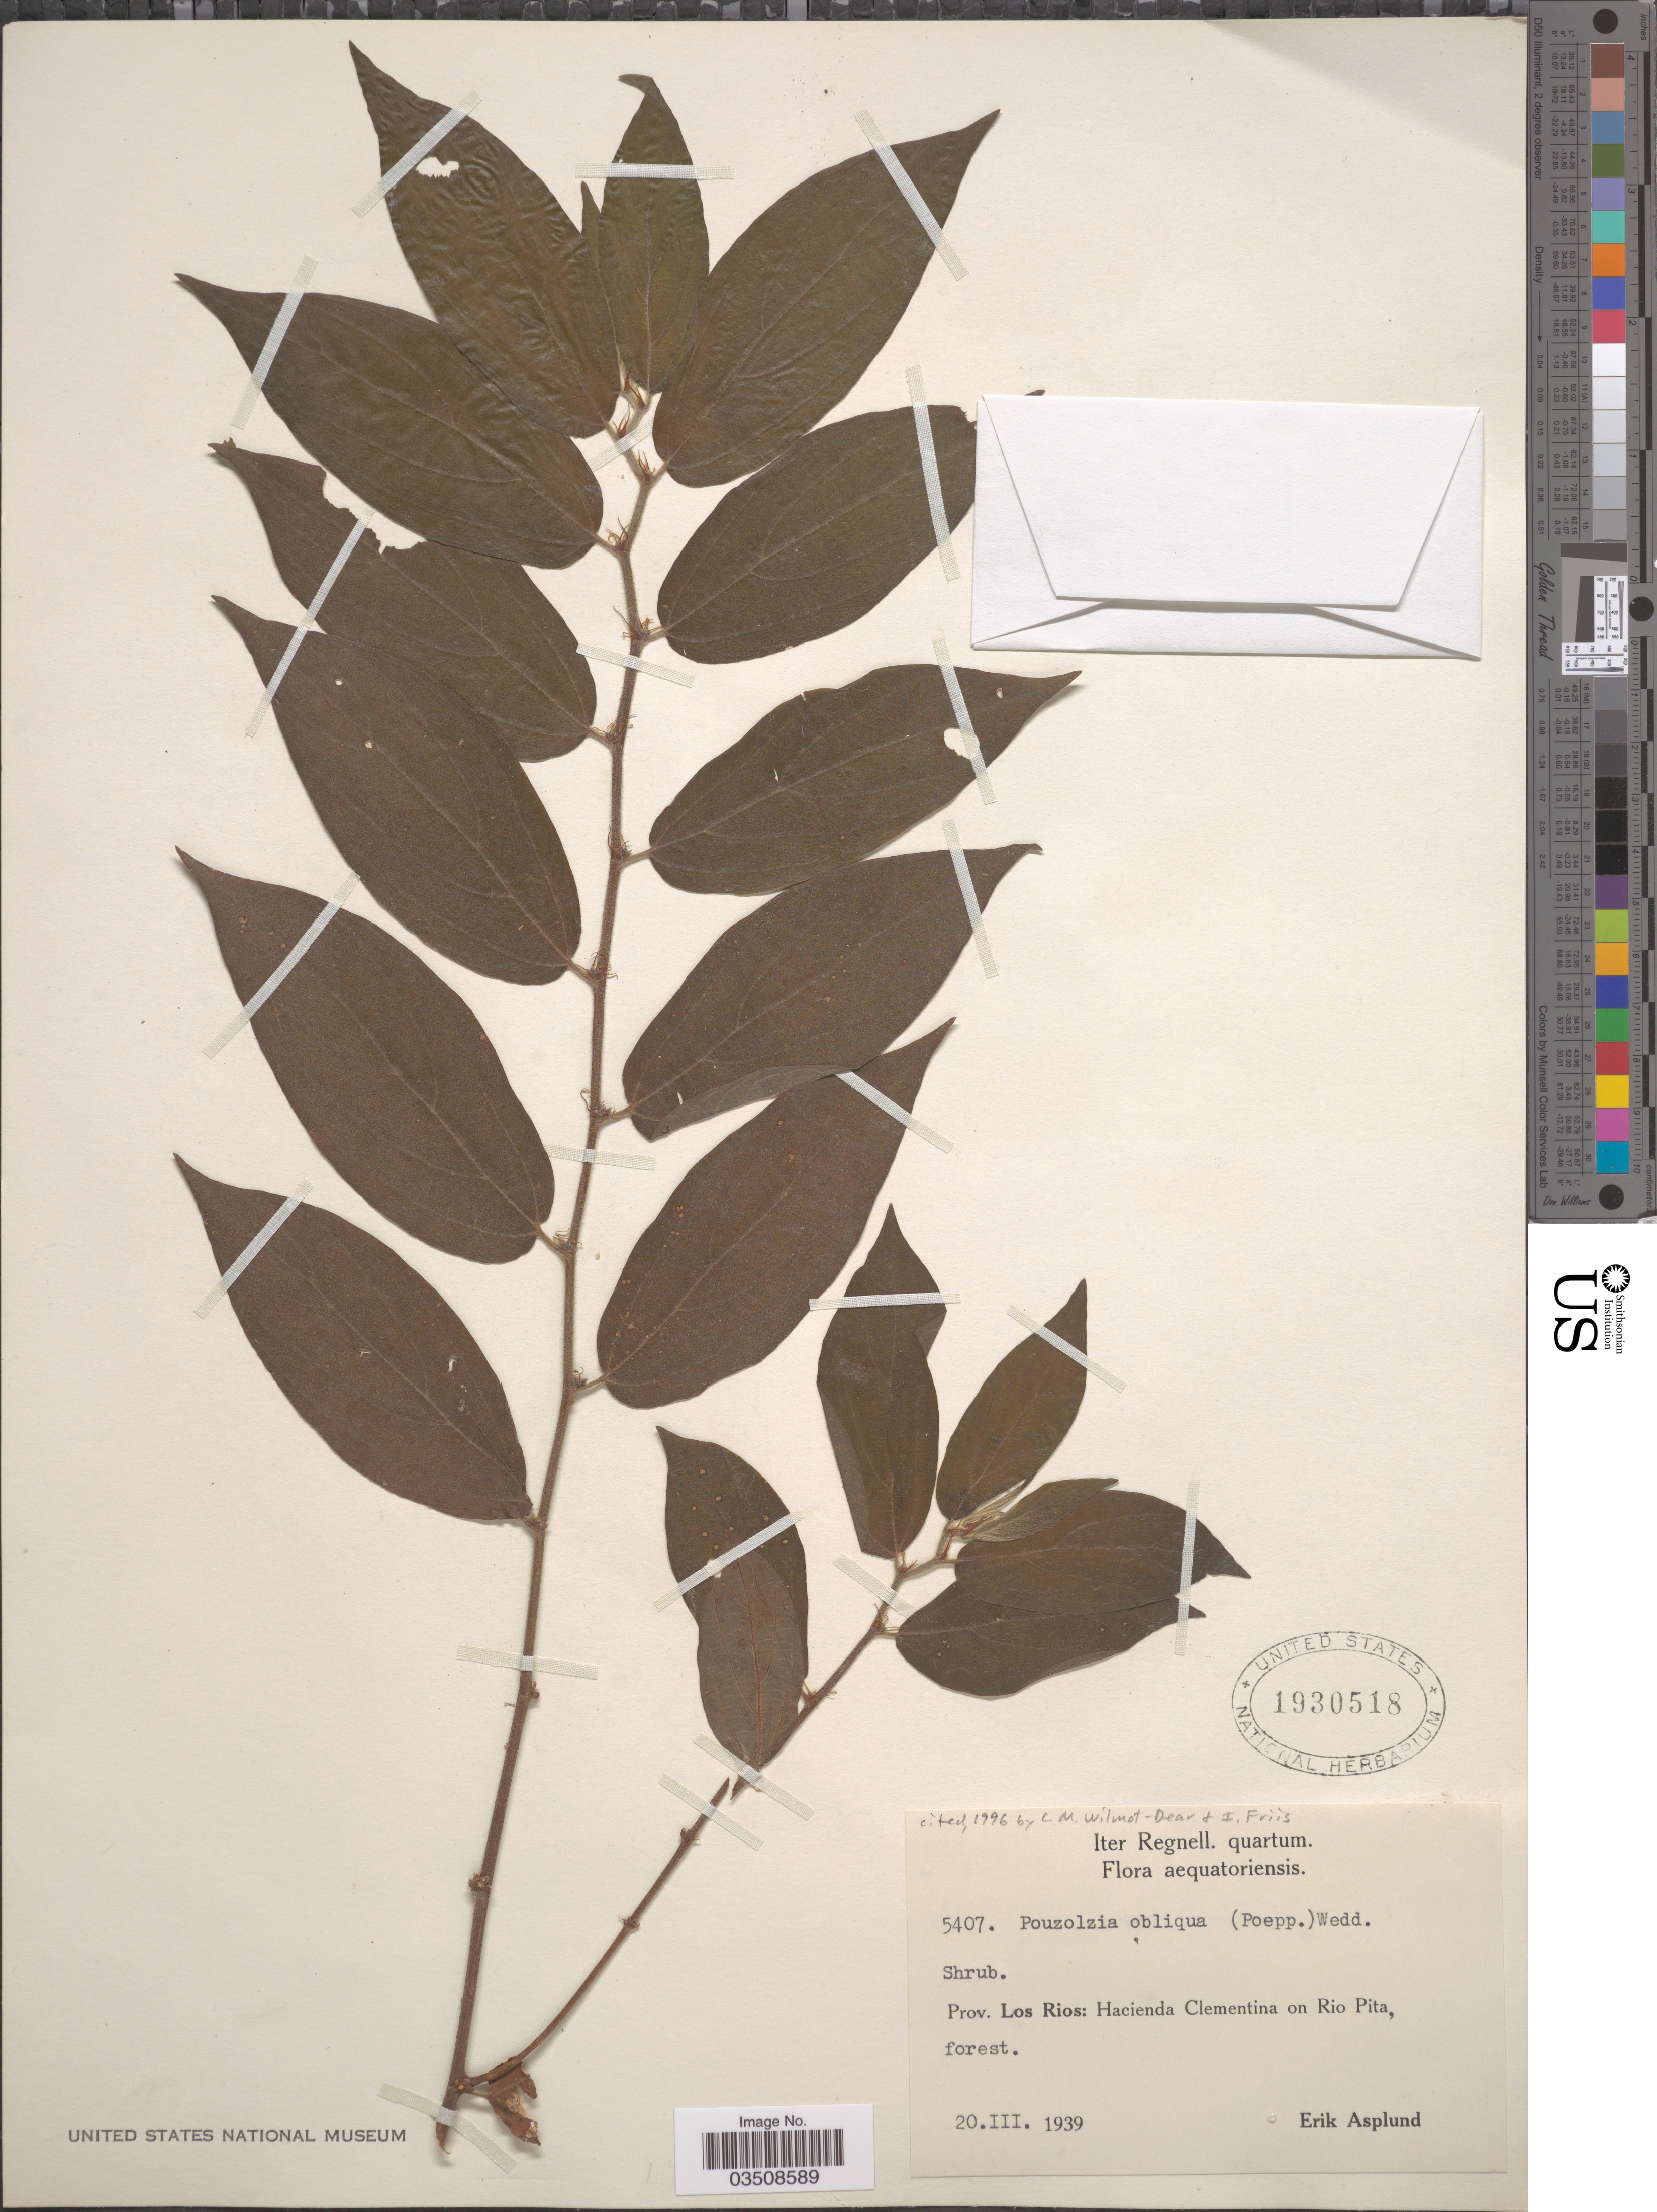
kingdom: Plantae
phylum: Tracheophyta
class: Magnoliopsida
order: Rosales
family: Urticaceae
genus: Pouzolzia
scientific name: Pouzolzia obliqua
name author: (Poepp.) Gaudich.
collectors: E. Asplund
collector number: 5407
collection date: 1939-03-20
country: Ecuador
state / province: Los Ríos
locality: Hacienda Clementina on Rio Pita.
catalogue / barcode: US 1930518